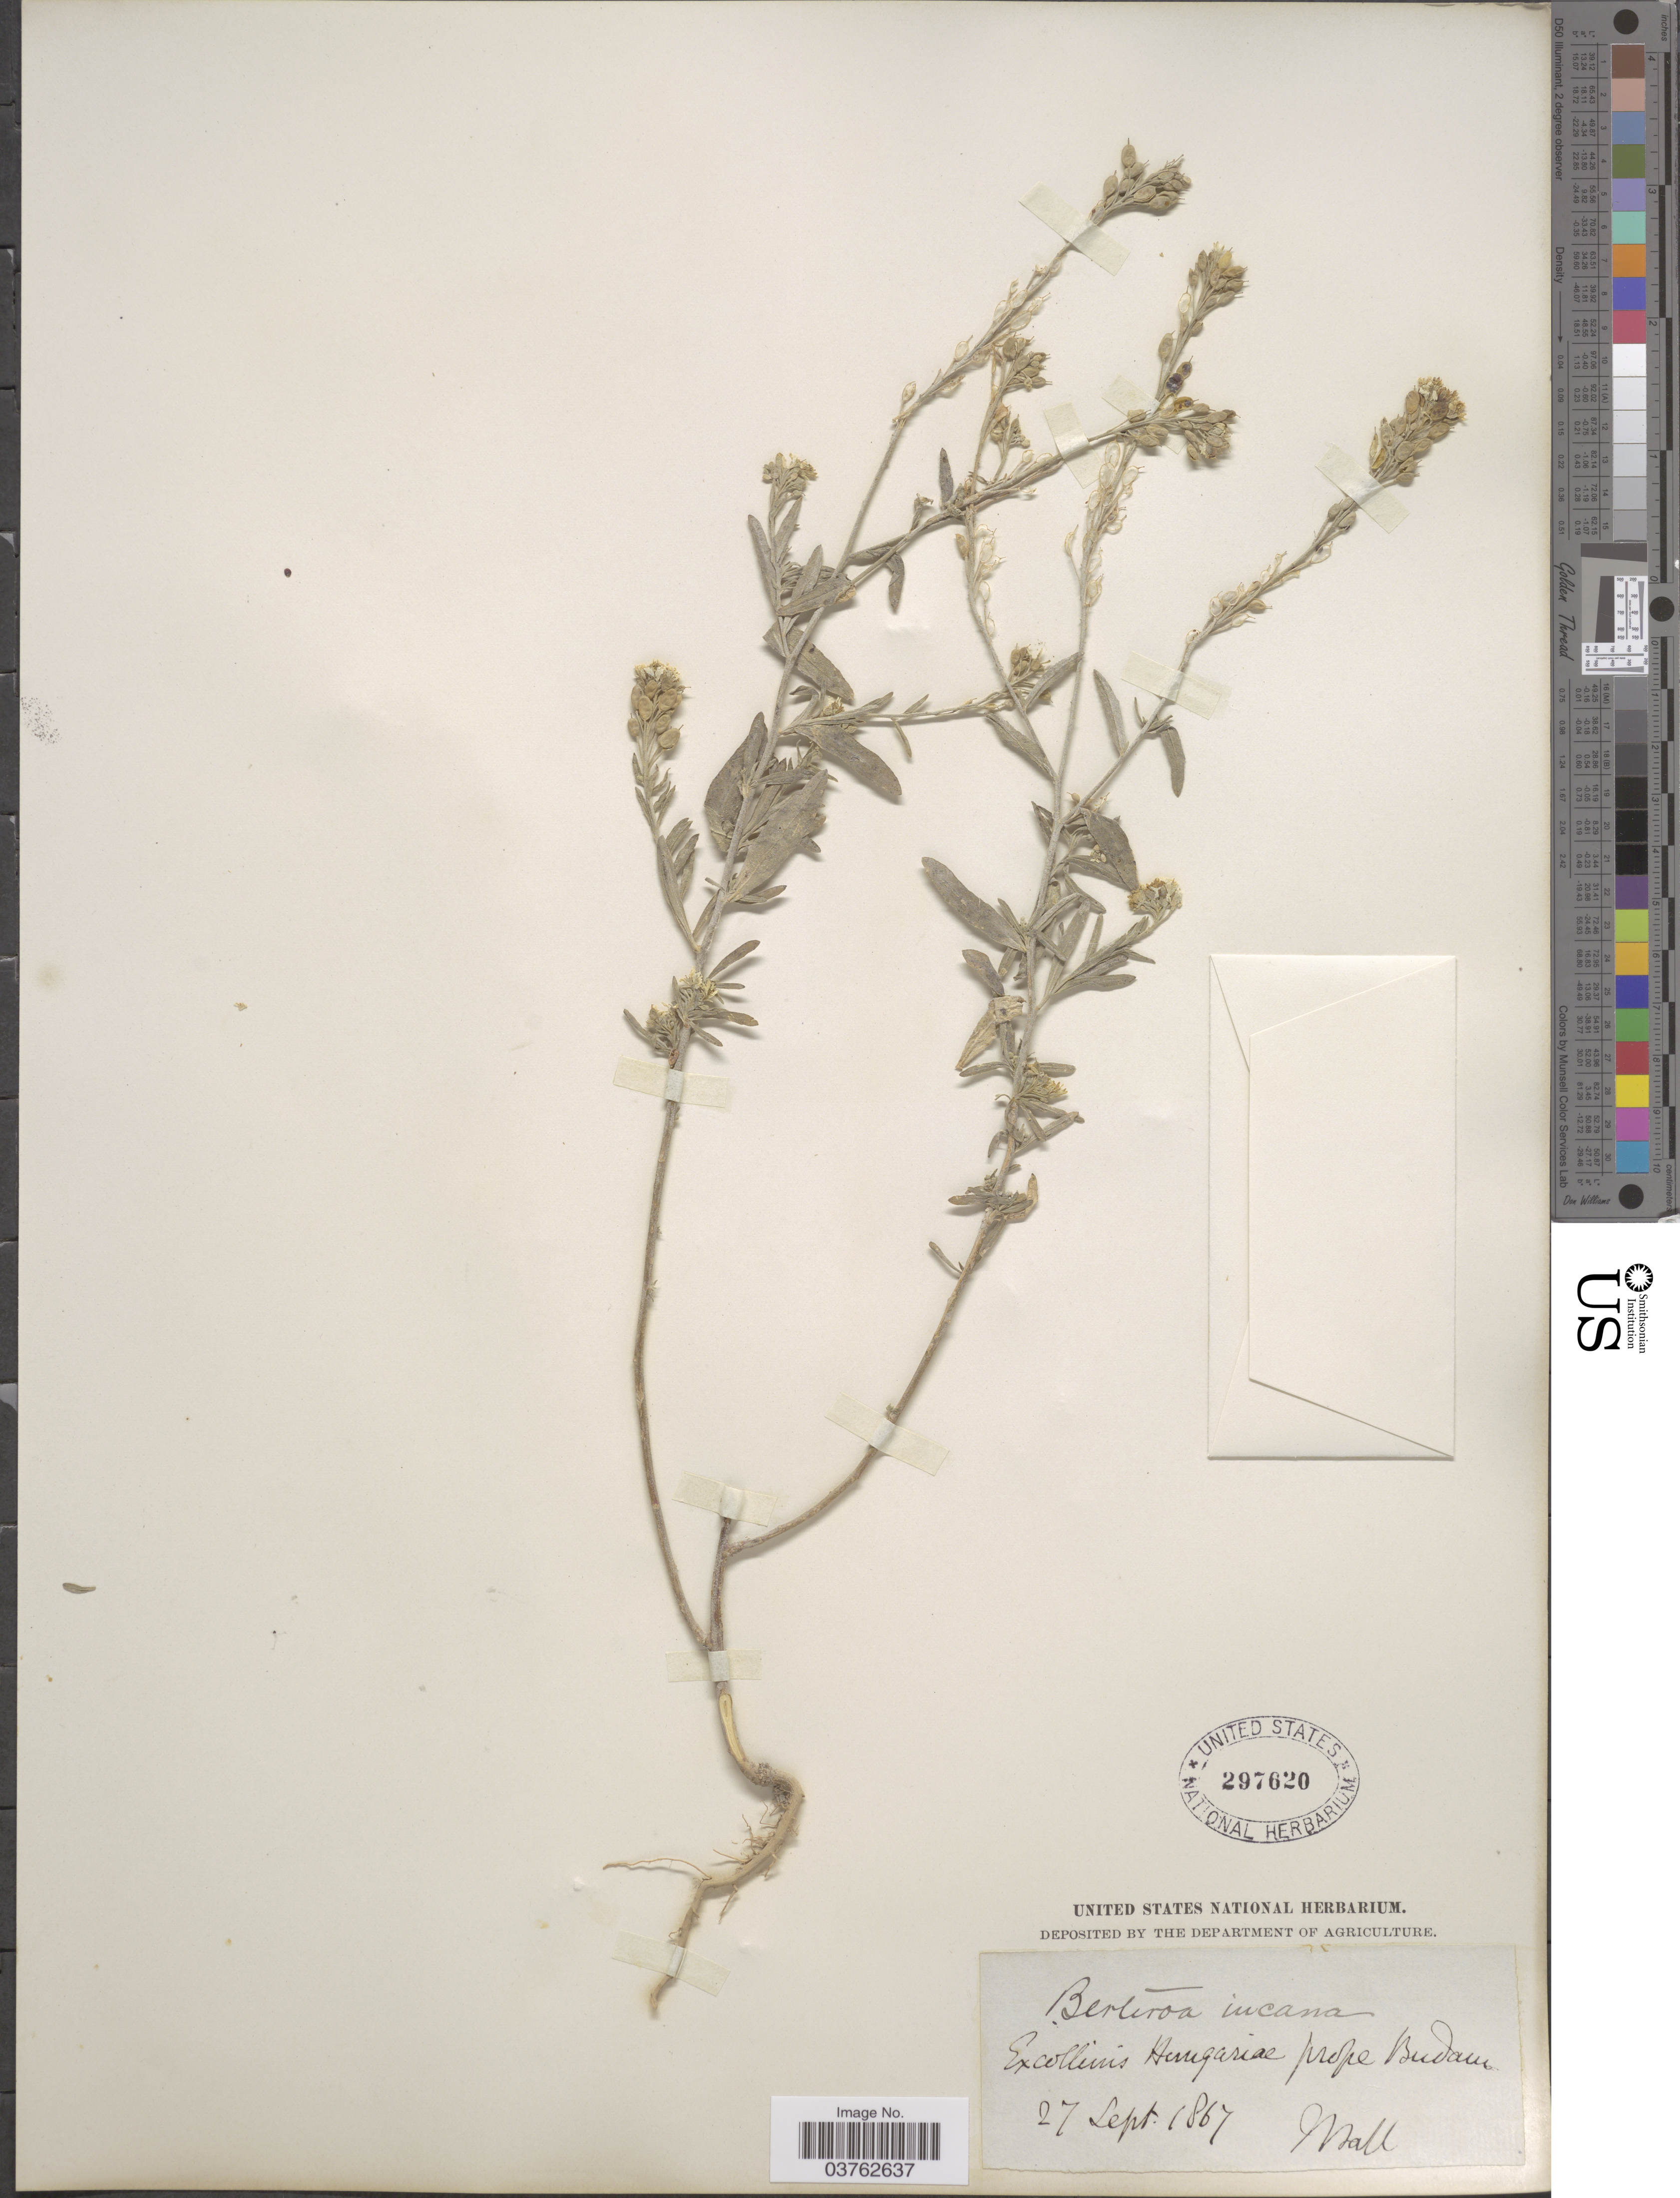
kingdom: Plantae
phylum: Tracheophyta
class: Magnoliopsida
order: Brassicales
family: Brassicaceae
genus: Berteroa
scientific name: Berteroa incana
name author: (L.) DC.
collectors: J. Ball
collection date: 1867-09-27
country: Hungary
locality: Ex collinis Hungariae prope Budam.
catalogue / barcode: US 297620